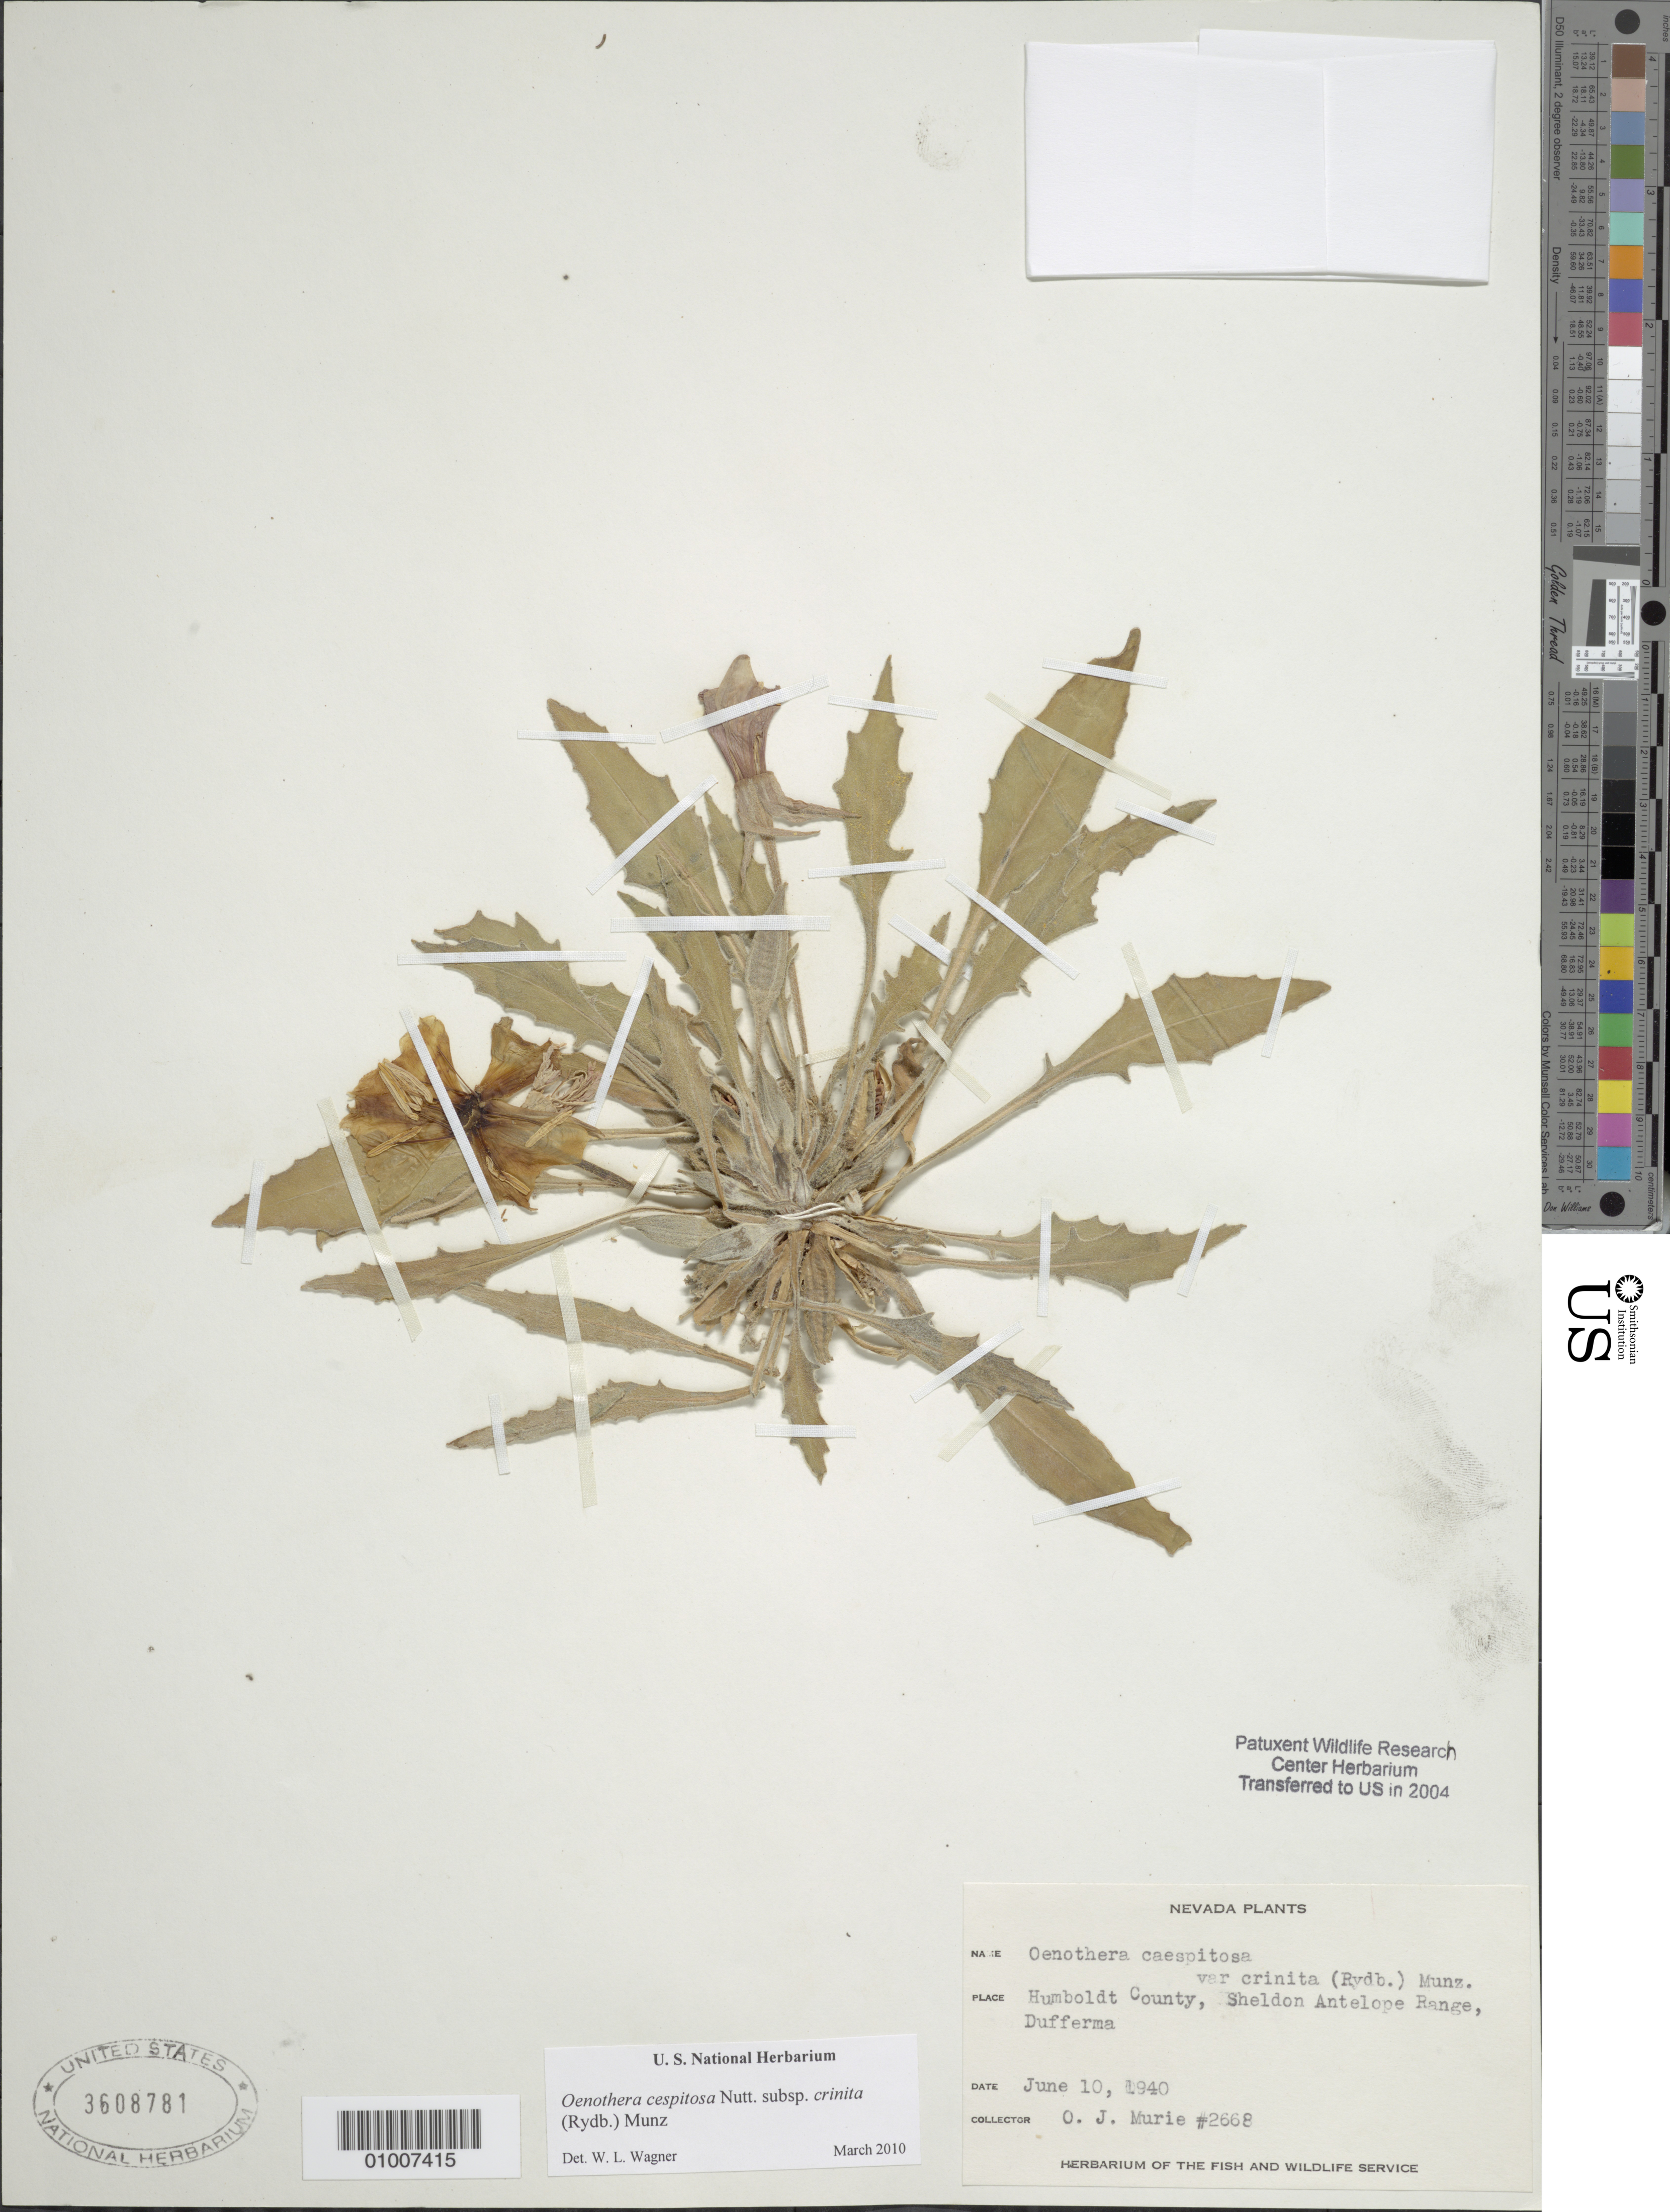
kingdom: Plantae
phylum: Tracheophyta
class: Magnoliopsida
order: Myrtales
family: Onagraceae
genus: Oenothera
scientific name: Oenothera cespitosa subsp. crinita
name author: (Rydb.) Munz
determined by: Wagner, W. L., (BOT), Smithsonian Institution - National Museum of Natural History (UNITED STATES)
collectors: O. Murie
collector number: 2668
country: United States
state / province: Nevada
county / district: Humboldt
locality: Sheldon Antelope Range, Dufferma.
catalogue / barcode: US 3608781